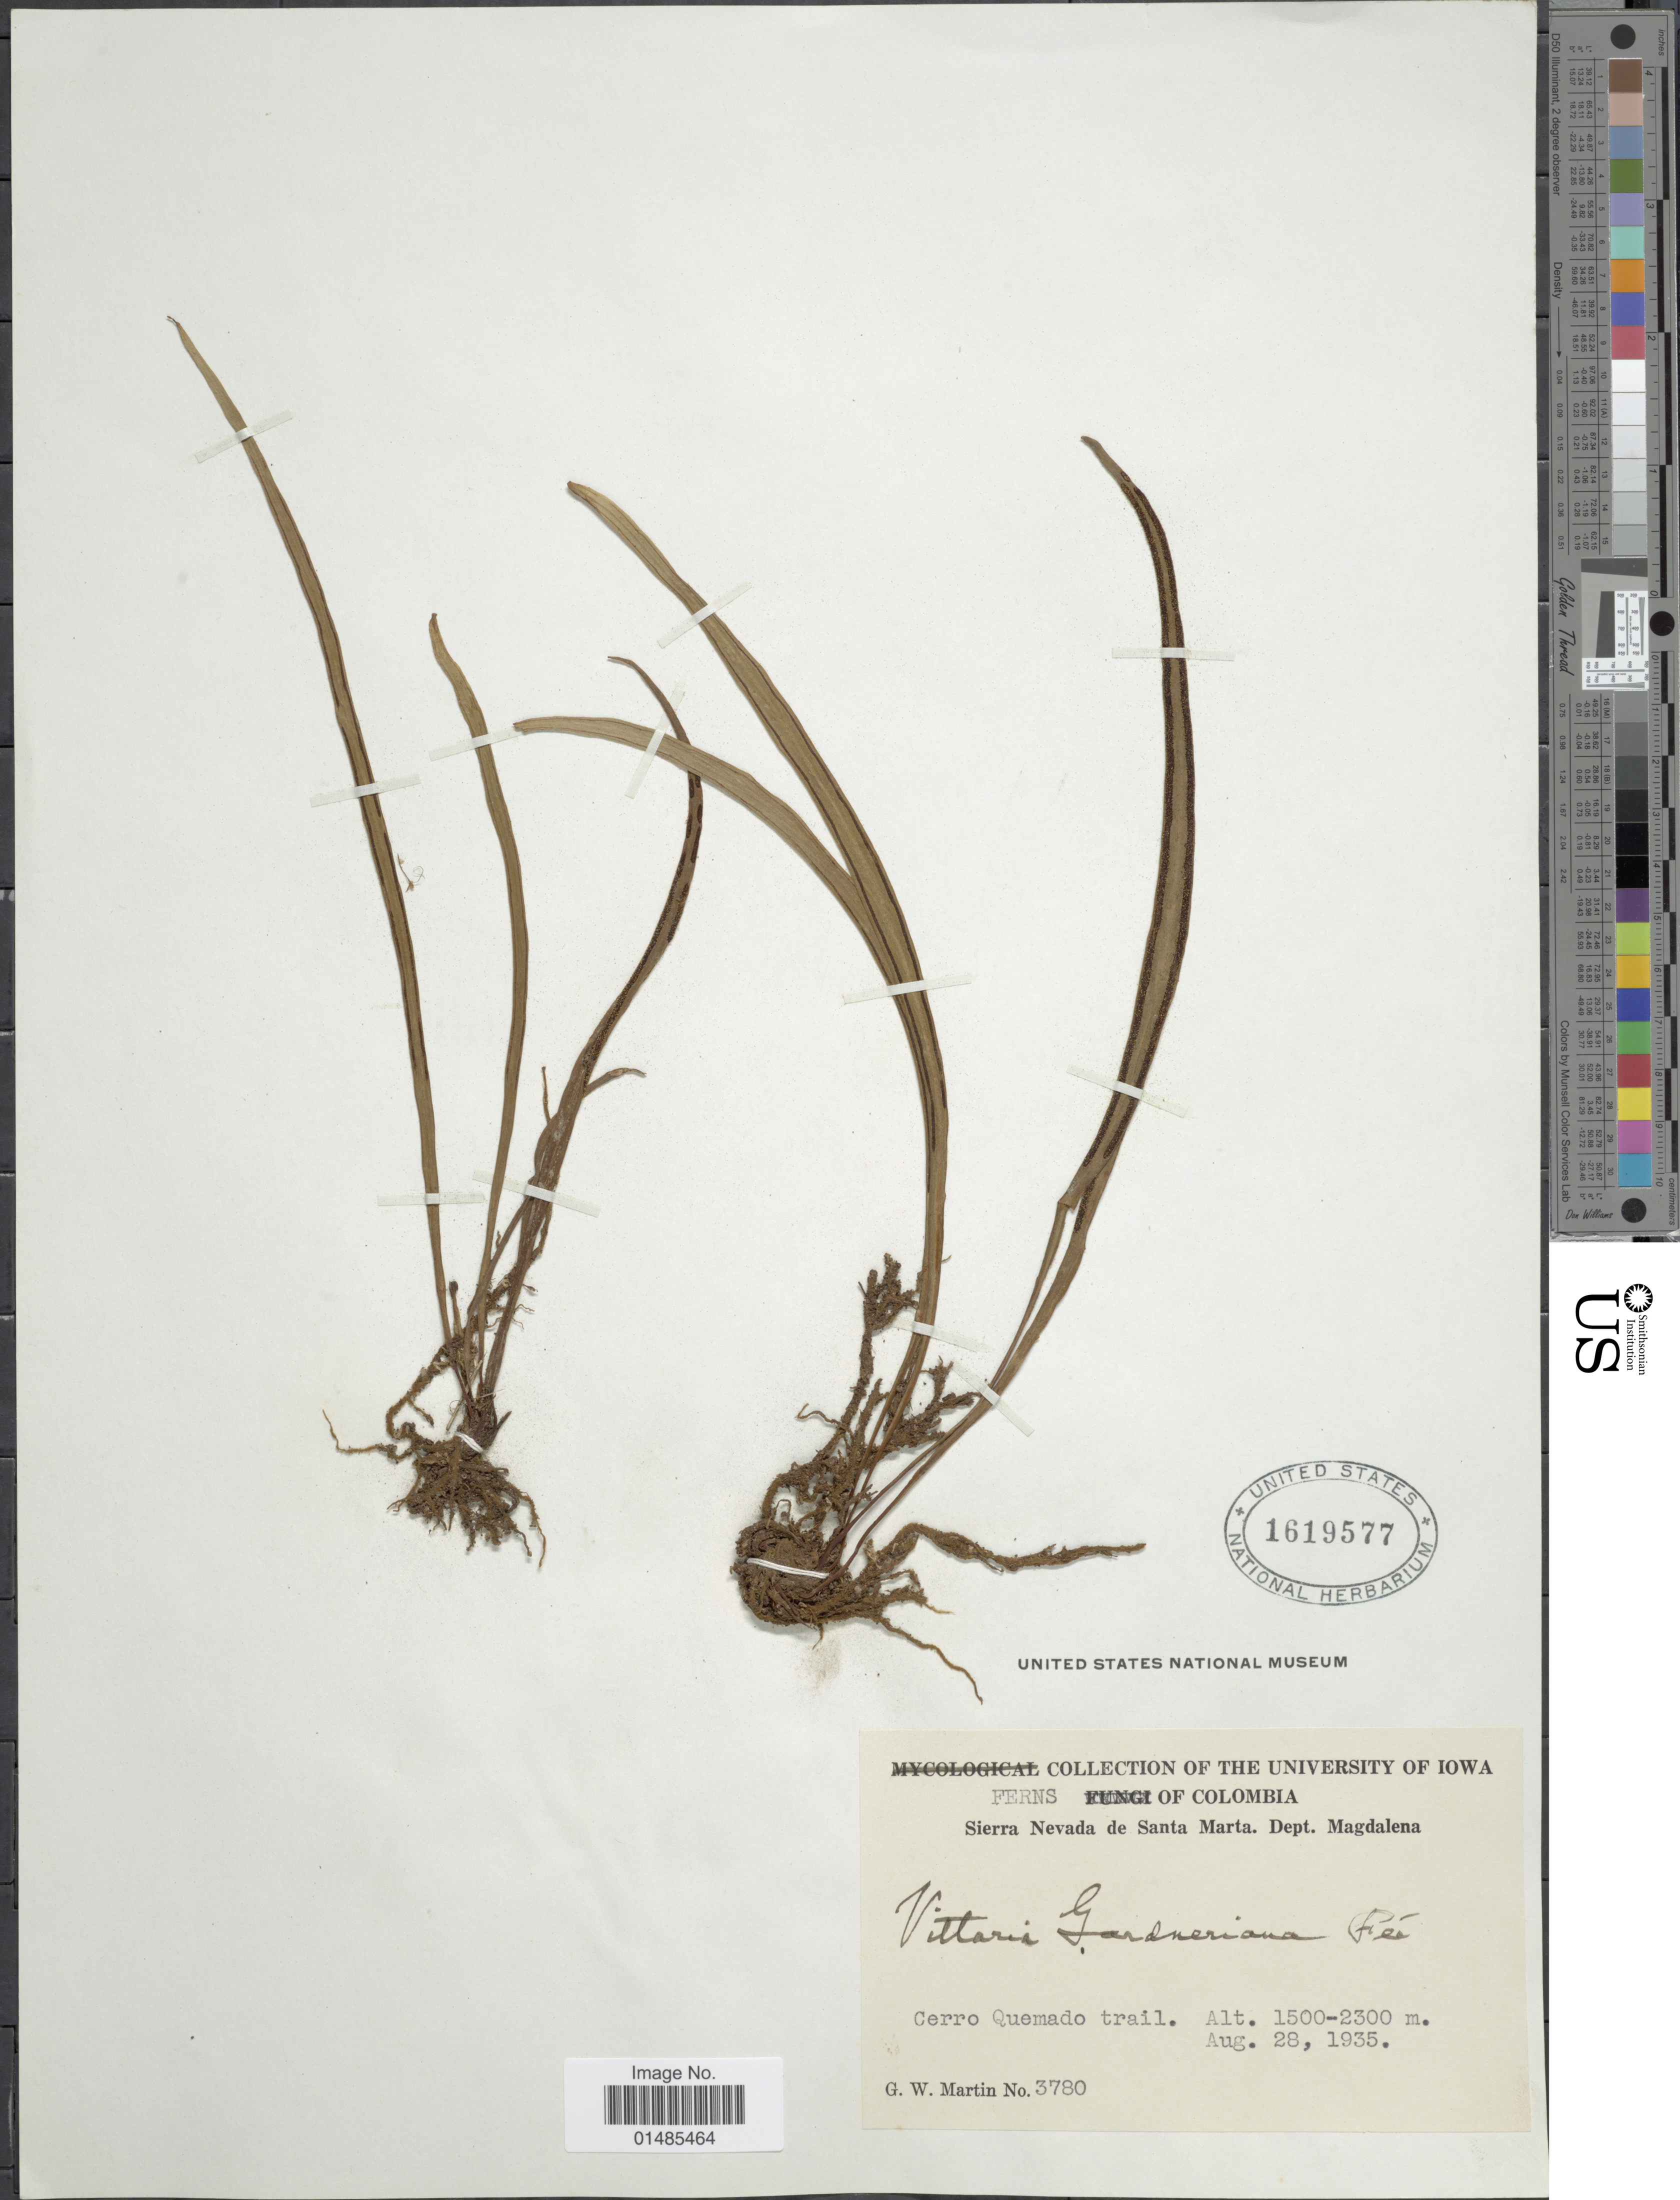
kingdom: Plantae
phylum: Tracheophyta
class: Polypodiopsida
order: Polypodiales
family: Pteridaceae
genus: Radiovittaria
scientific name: Radiovittaria gardneriana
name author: (Fée) E.H. Crane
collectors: G. W. Martin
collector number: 3780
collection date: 1935-08-28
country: Colombia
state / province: Magdalena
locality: Sierra Nevada de Santa Marta. Cerro Quemado trail.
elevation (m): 1500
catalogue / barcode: US 1619577